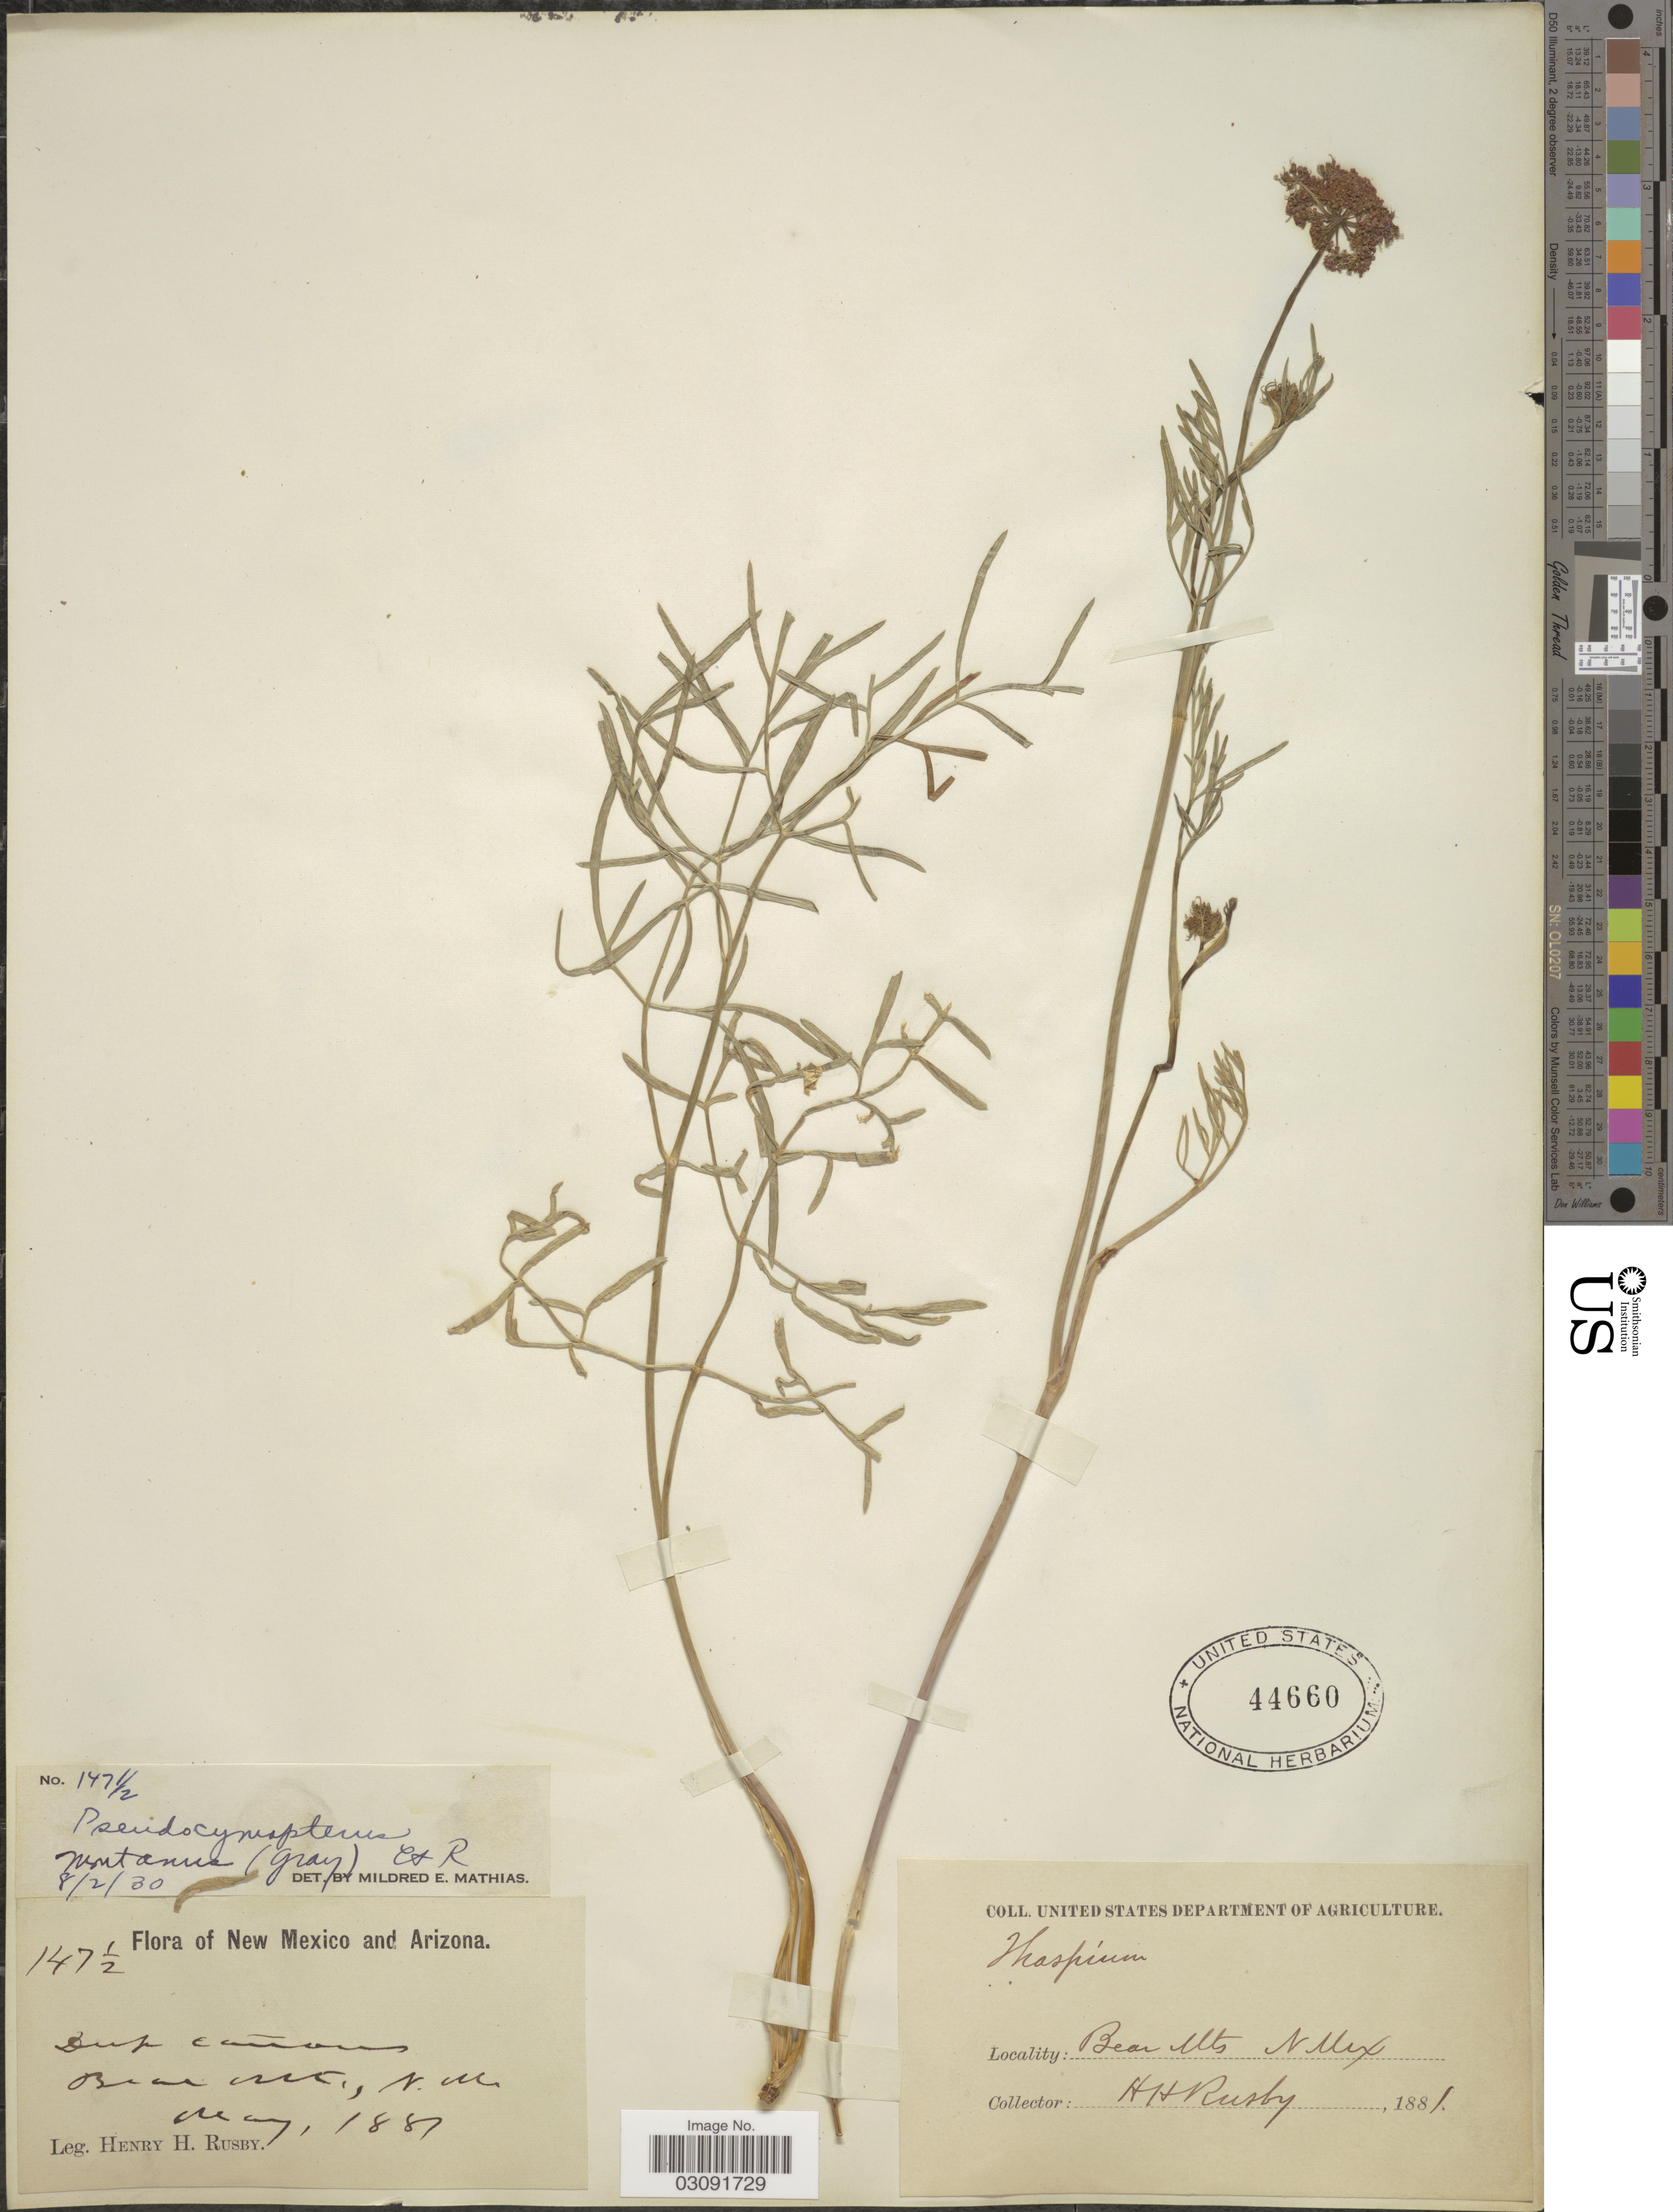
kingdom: Plantae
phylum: Tracheophyta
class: Magnoliopsida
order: Apiales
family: Apiaceae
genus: Pseudocymopterus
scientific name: Pseudocymopterus montanus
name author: (A. Gray) J.M. Coult. & Rose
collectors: H. H. Rusby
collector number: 147½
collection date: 1887-05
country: United States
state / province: New Mexico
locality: Deep cañons, Bear Mts.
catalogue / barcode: US 44660